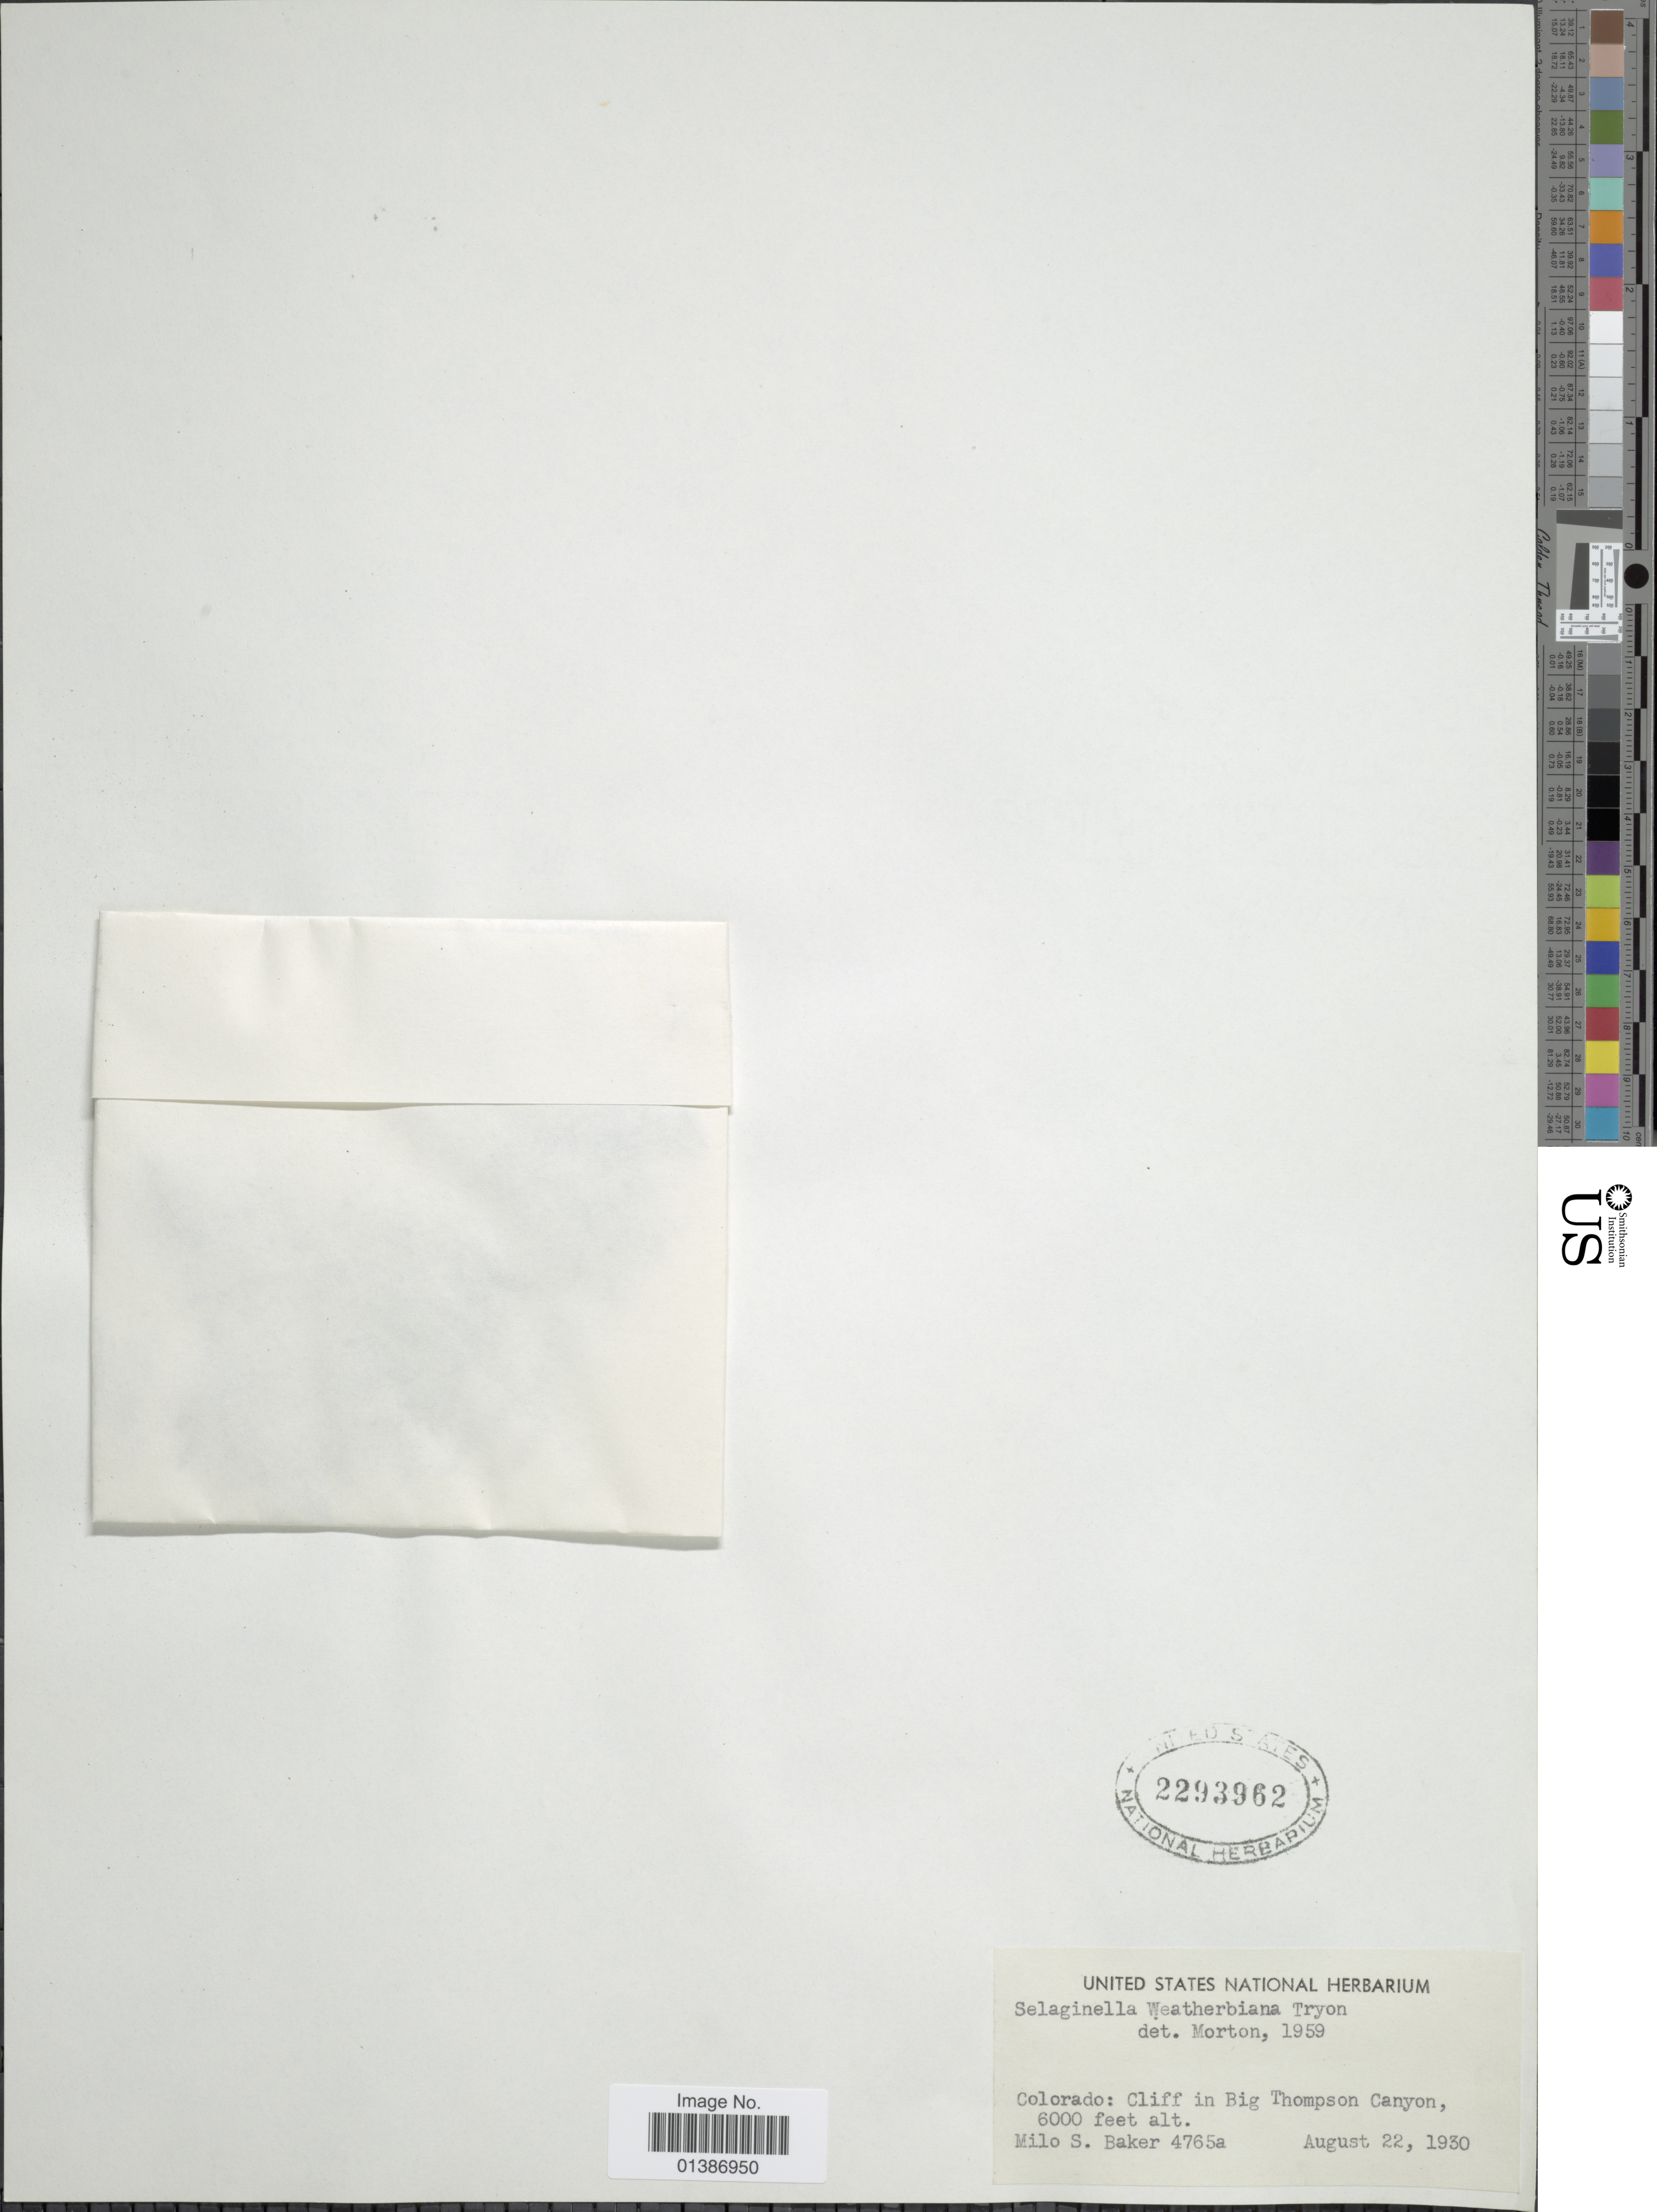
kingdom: Plantae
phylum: Tracheophyta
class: Lycopodiopsida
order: Selaginellales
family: Selaginellaceae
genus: Selaginella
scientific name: Selaginella weatherbiana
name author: R.M. Tryon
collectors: M. S. Baker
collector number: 4765a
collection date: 1930-08-22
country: United States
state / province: Colorado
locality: Cliff in Big Thompson Canyon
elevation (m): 1829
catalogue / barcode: US 2293962